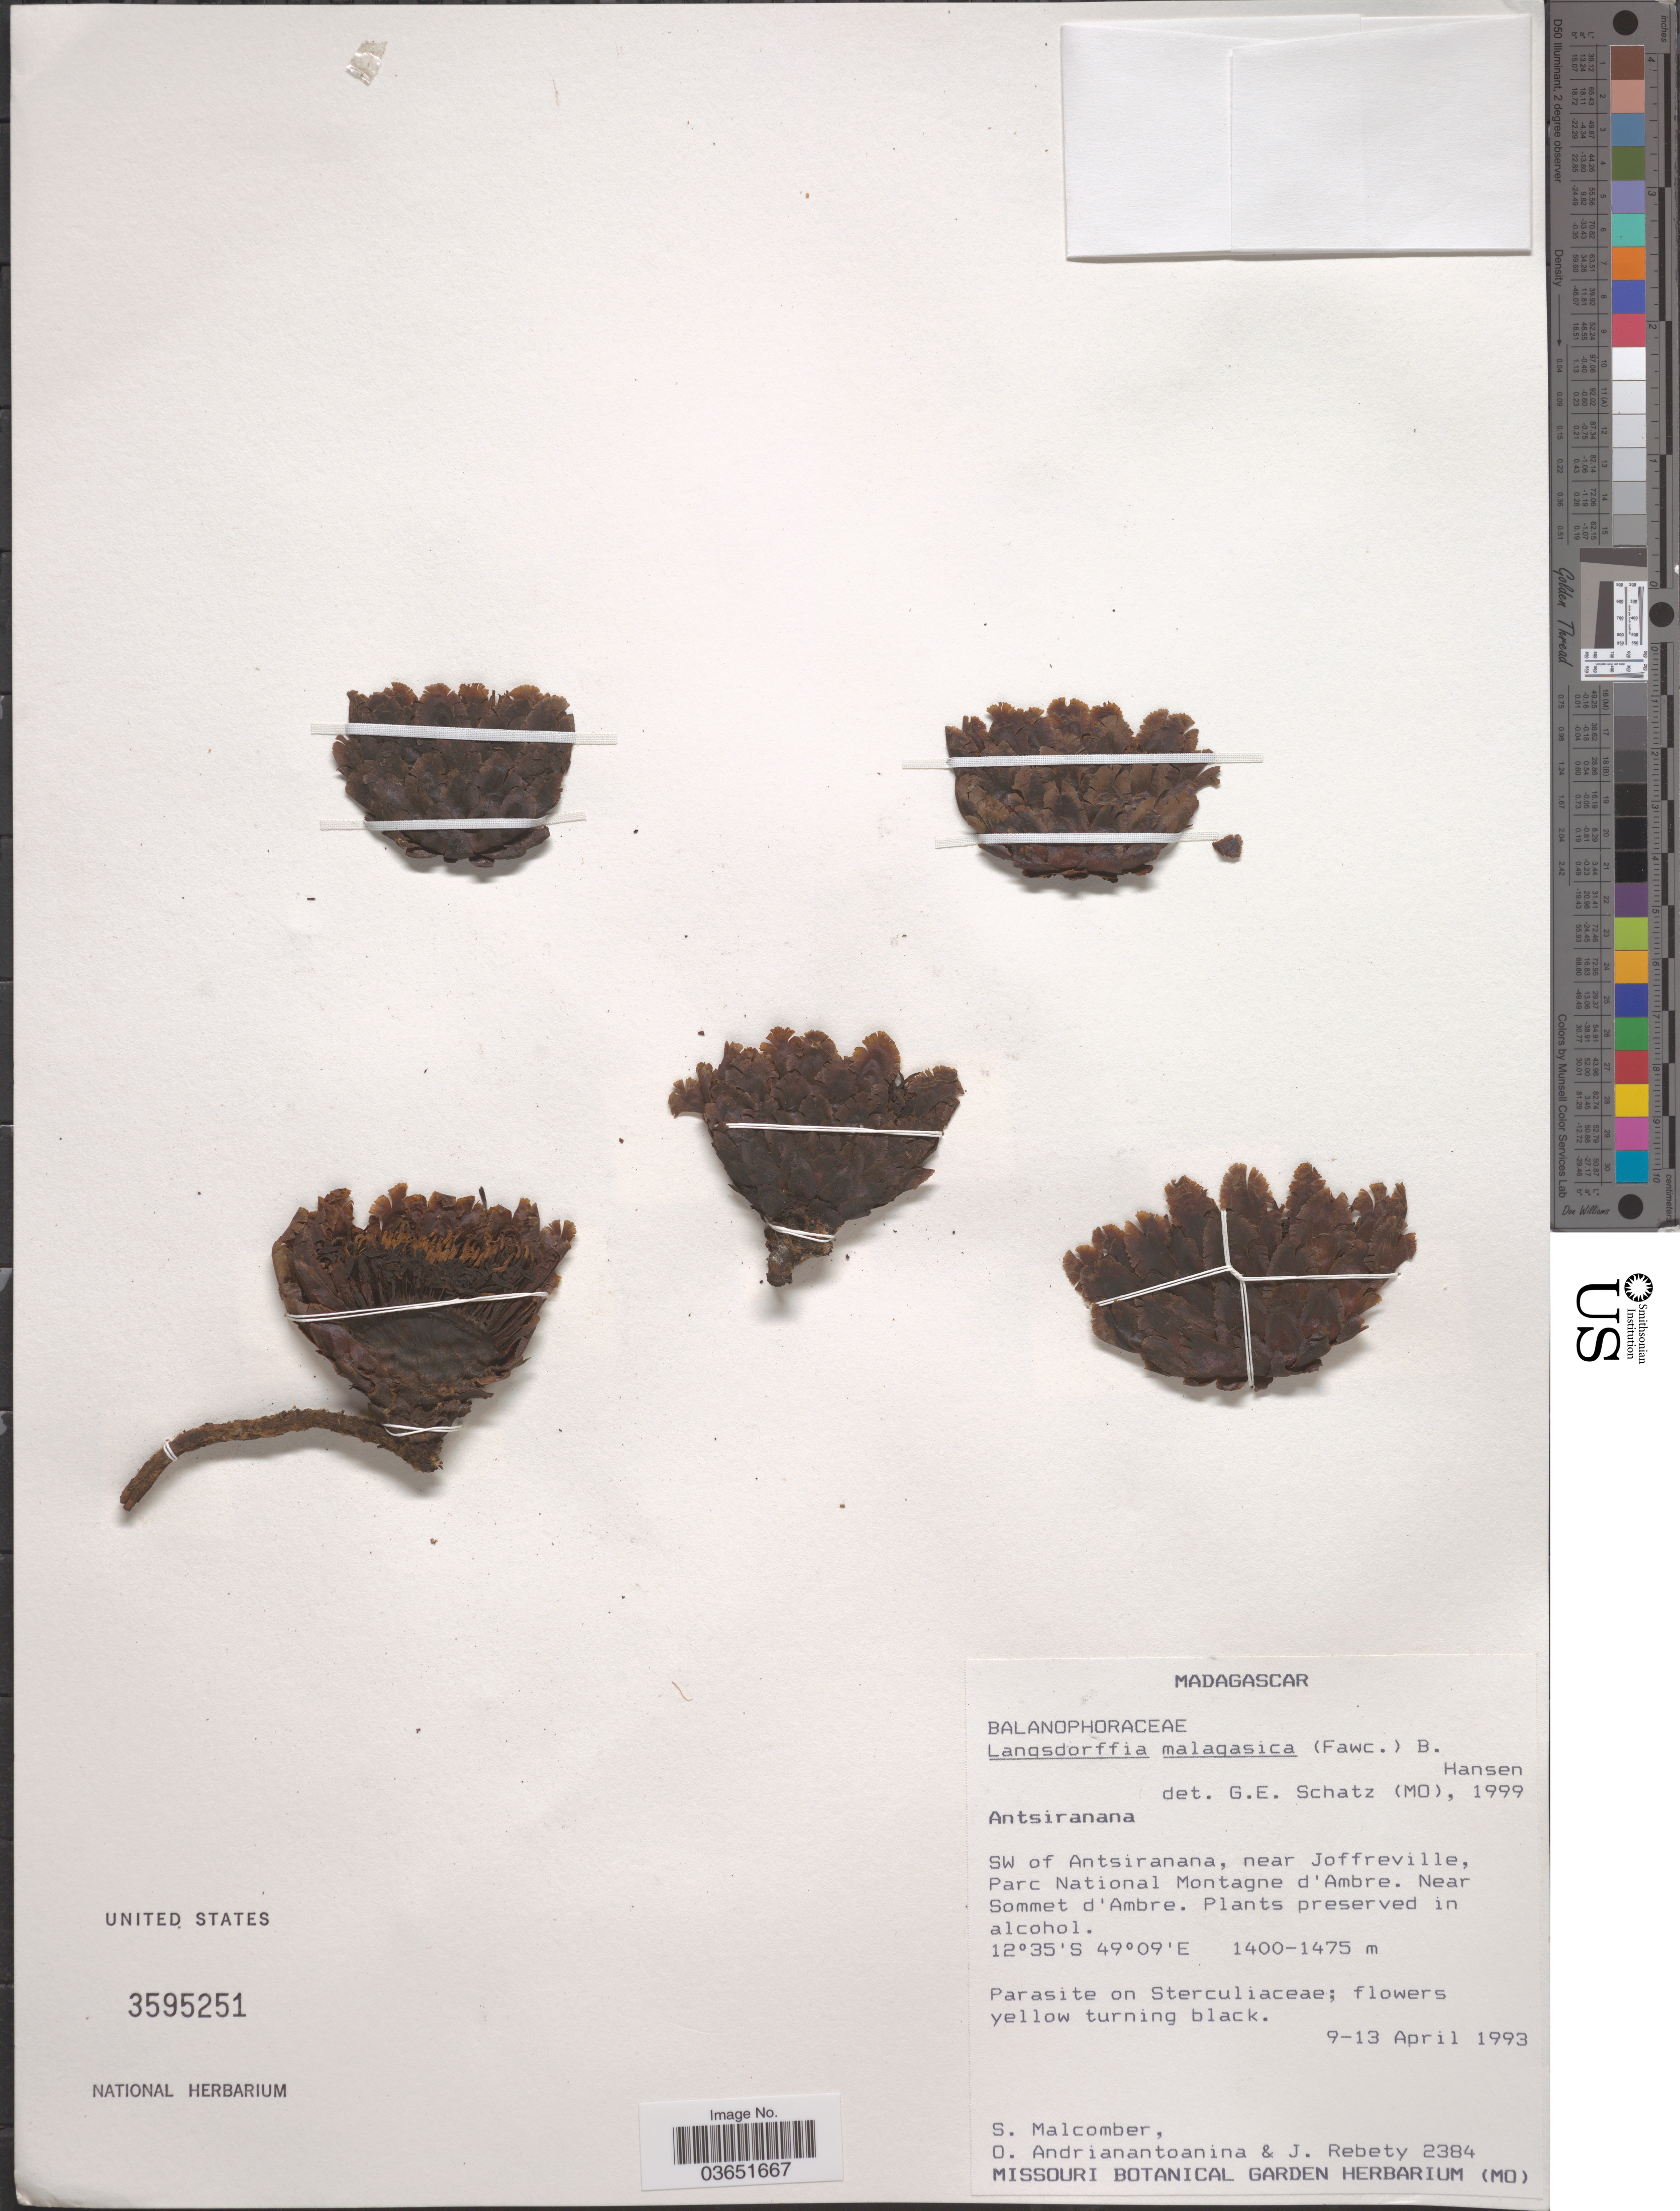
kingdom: Plantae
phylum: Tracheophyta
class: Magnoliopsida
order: Santalales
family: Balanophoraceae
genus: Langsdorffia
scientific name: Langsdorffia malagasica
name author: B. Hansen & Fawc.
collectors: S. T. Malcomber, O. Andrianantoanina & J. Rebety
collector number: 2384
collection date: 1993-04-09/1993-04-13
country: Madagascar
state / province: Diana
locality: SW of Antsiranana, near Joffreville, Parc National Montagne d'Ambre. Near Sommet d'Ambre.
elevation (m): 1400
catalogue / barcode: US 3595251